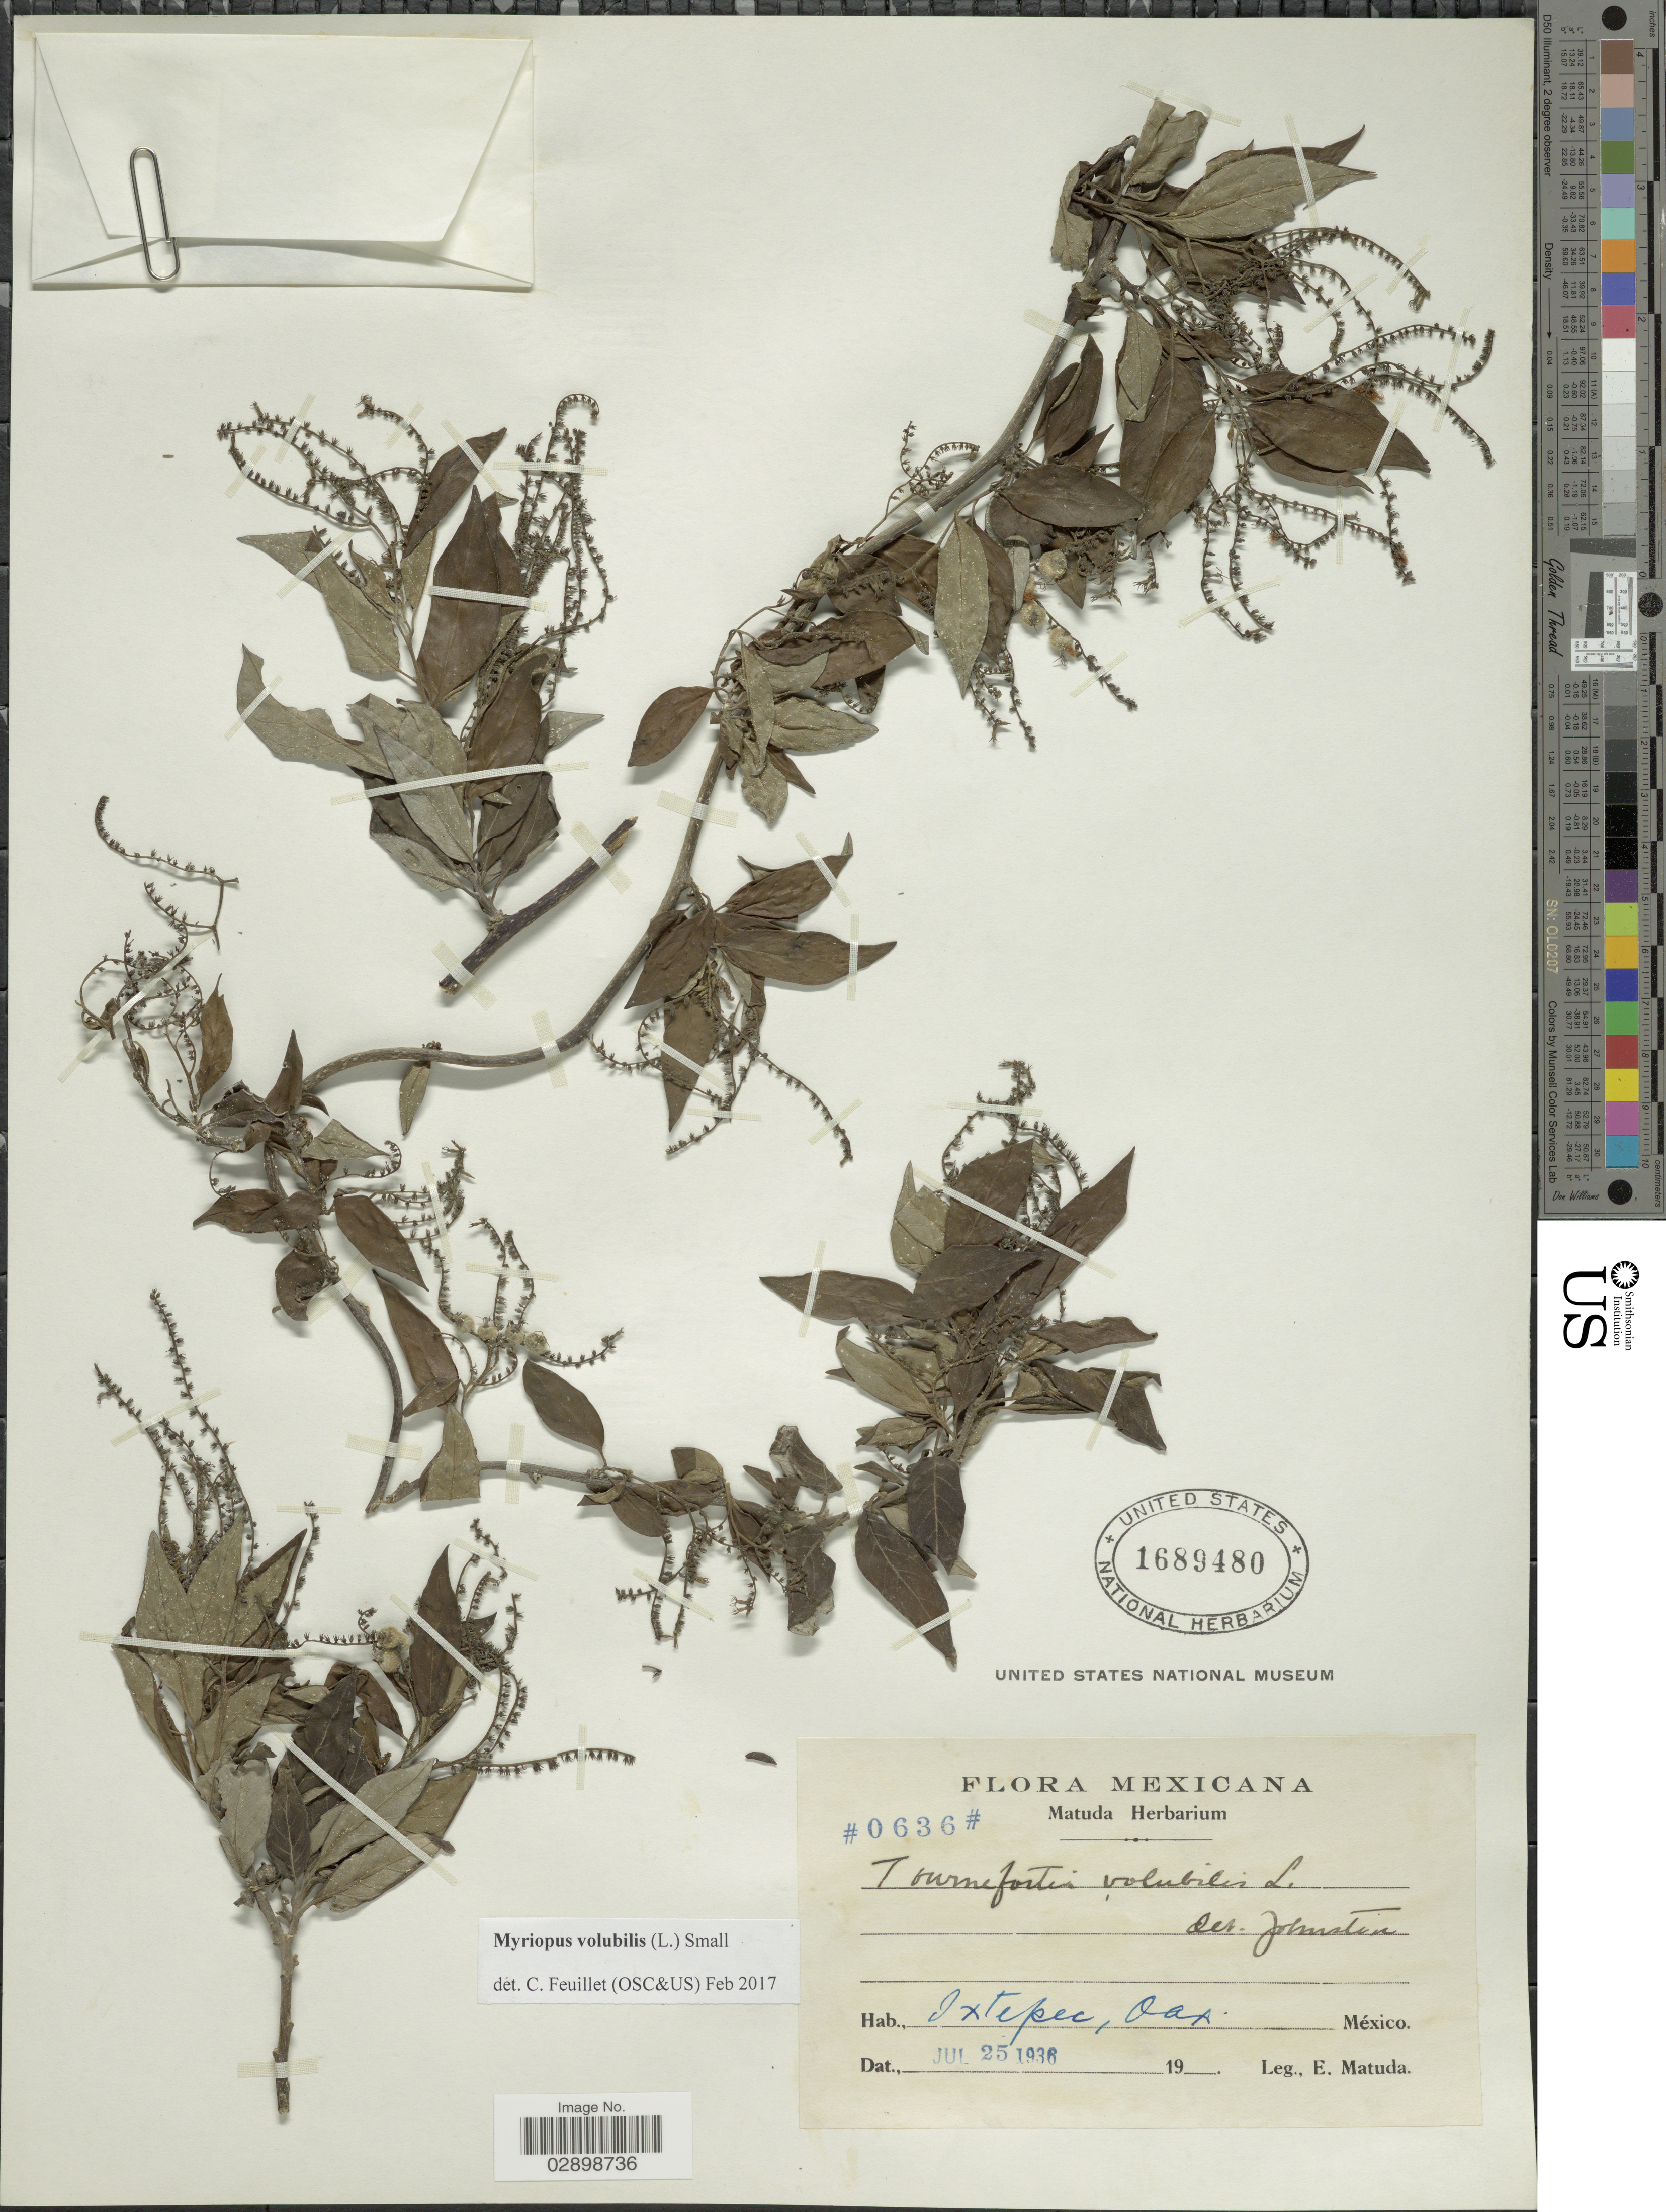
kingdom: Plantae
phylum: Tracheophyta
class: Magnoliopsida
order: Boraginales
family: Heliotropiaceae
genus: Myriopus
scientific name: Myriopus volubilis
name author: (L.) Small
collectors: E. Matuda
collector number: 0636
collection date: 1936-07-25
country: Mexico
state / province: Oaxaca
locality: Ixtepec.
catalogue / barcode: US 1689480